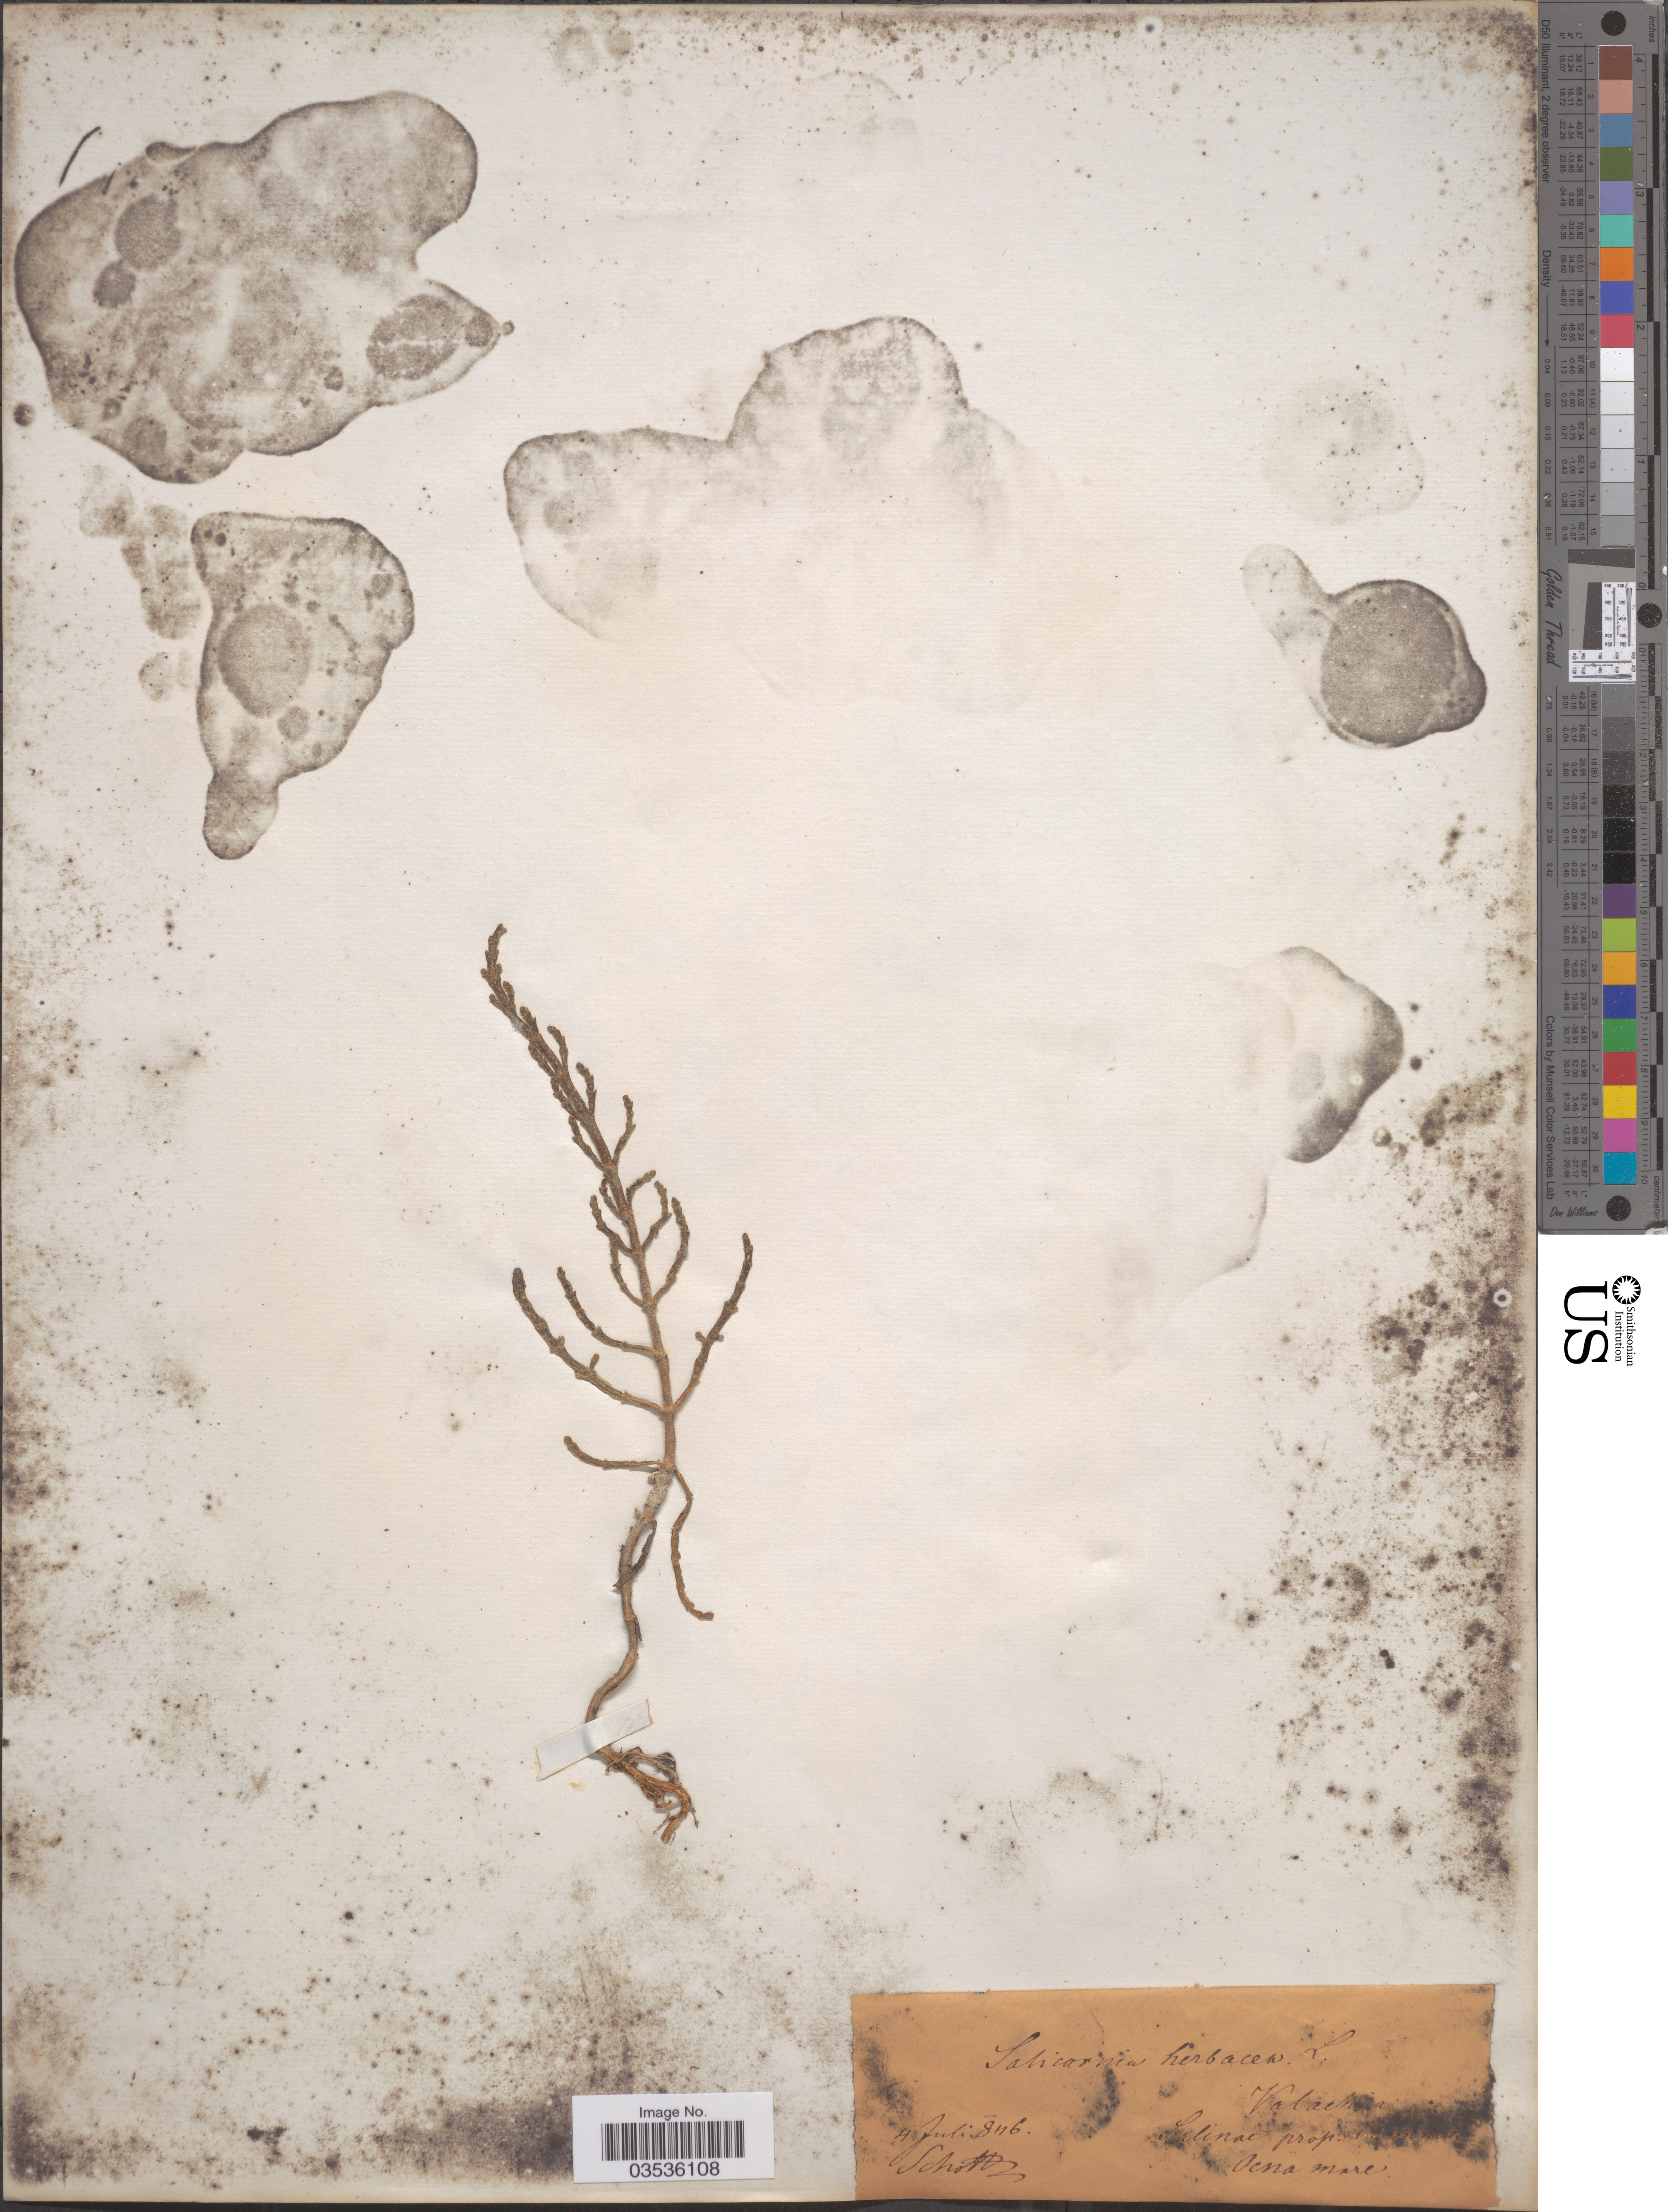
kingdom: Plantae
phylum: Tracheophyta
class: Magnoliopsida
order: Caryophyllales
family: Amaranthaceae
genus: Salicornia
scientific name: Salicornia europaea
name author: L.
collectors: -. Schottz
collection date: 1846-07-04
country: Italy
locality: Salinae prop. Piedmont.